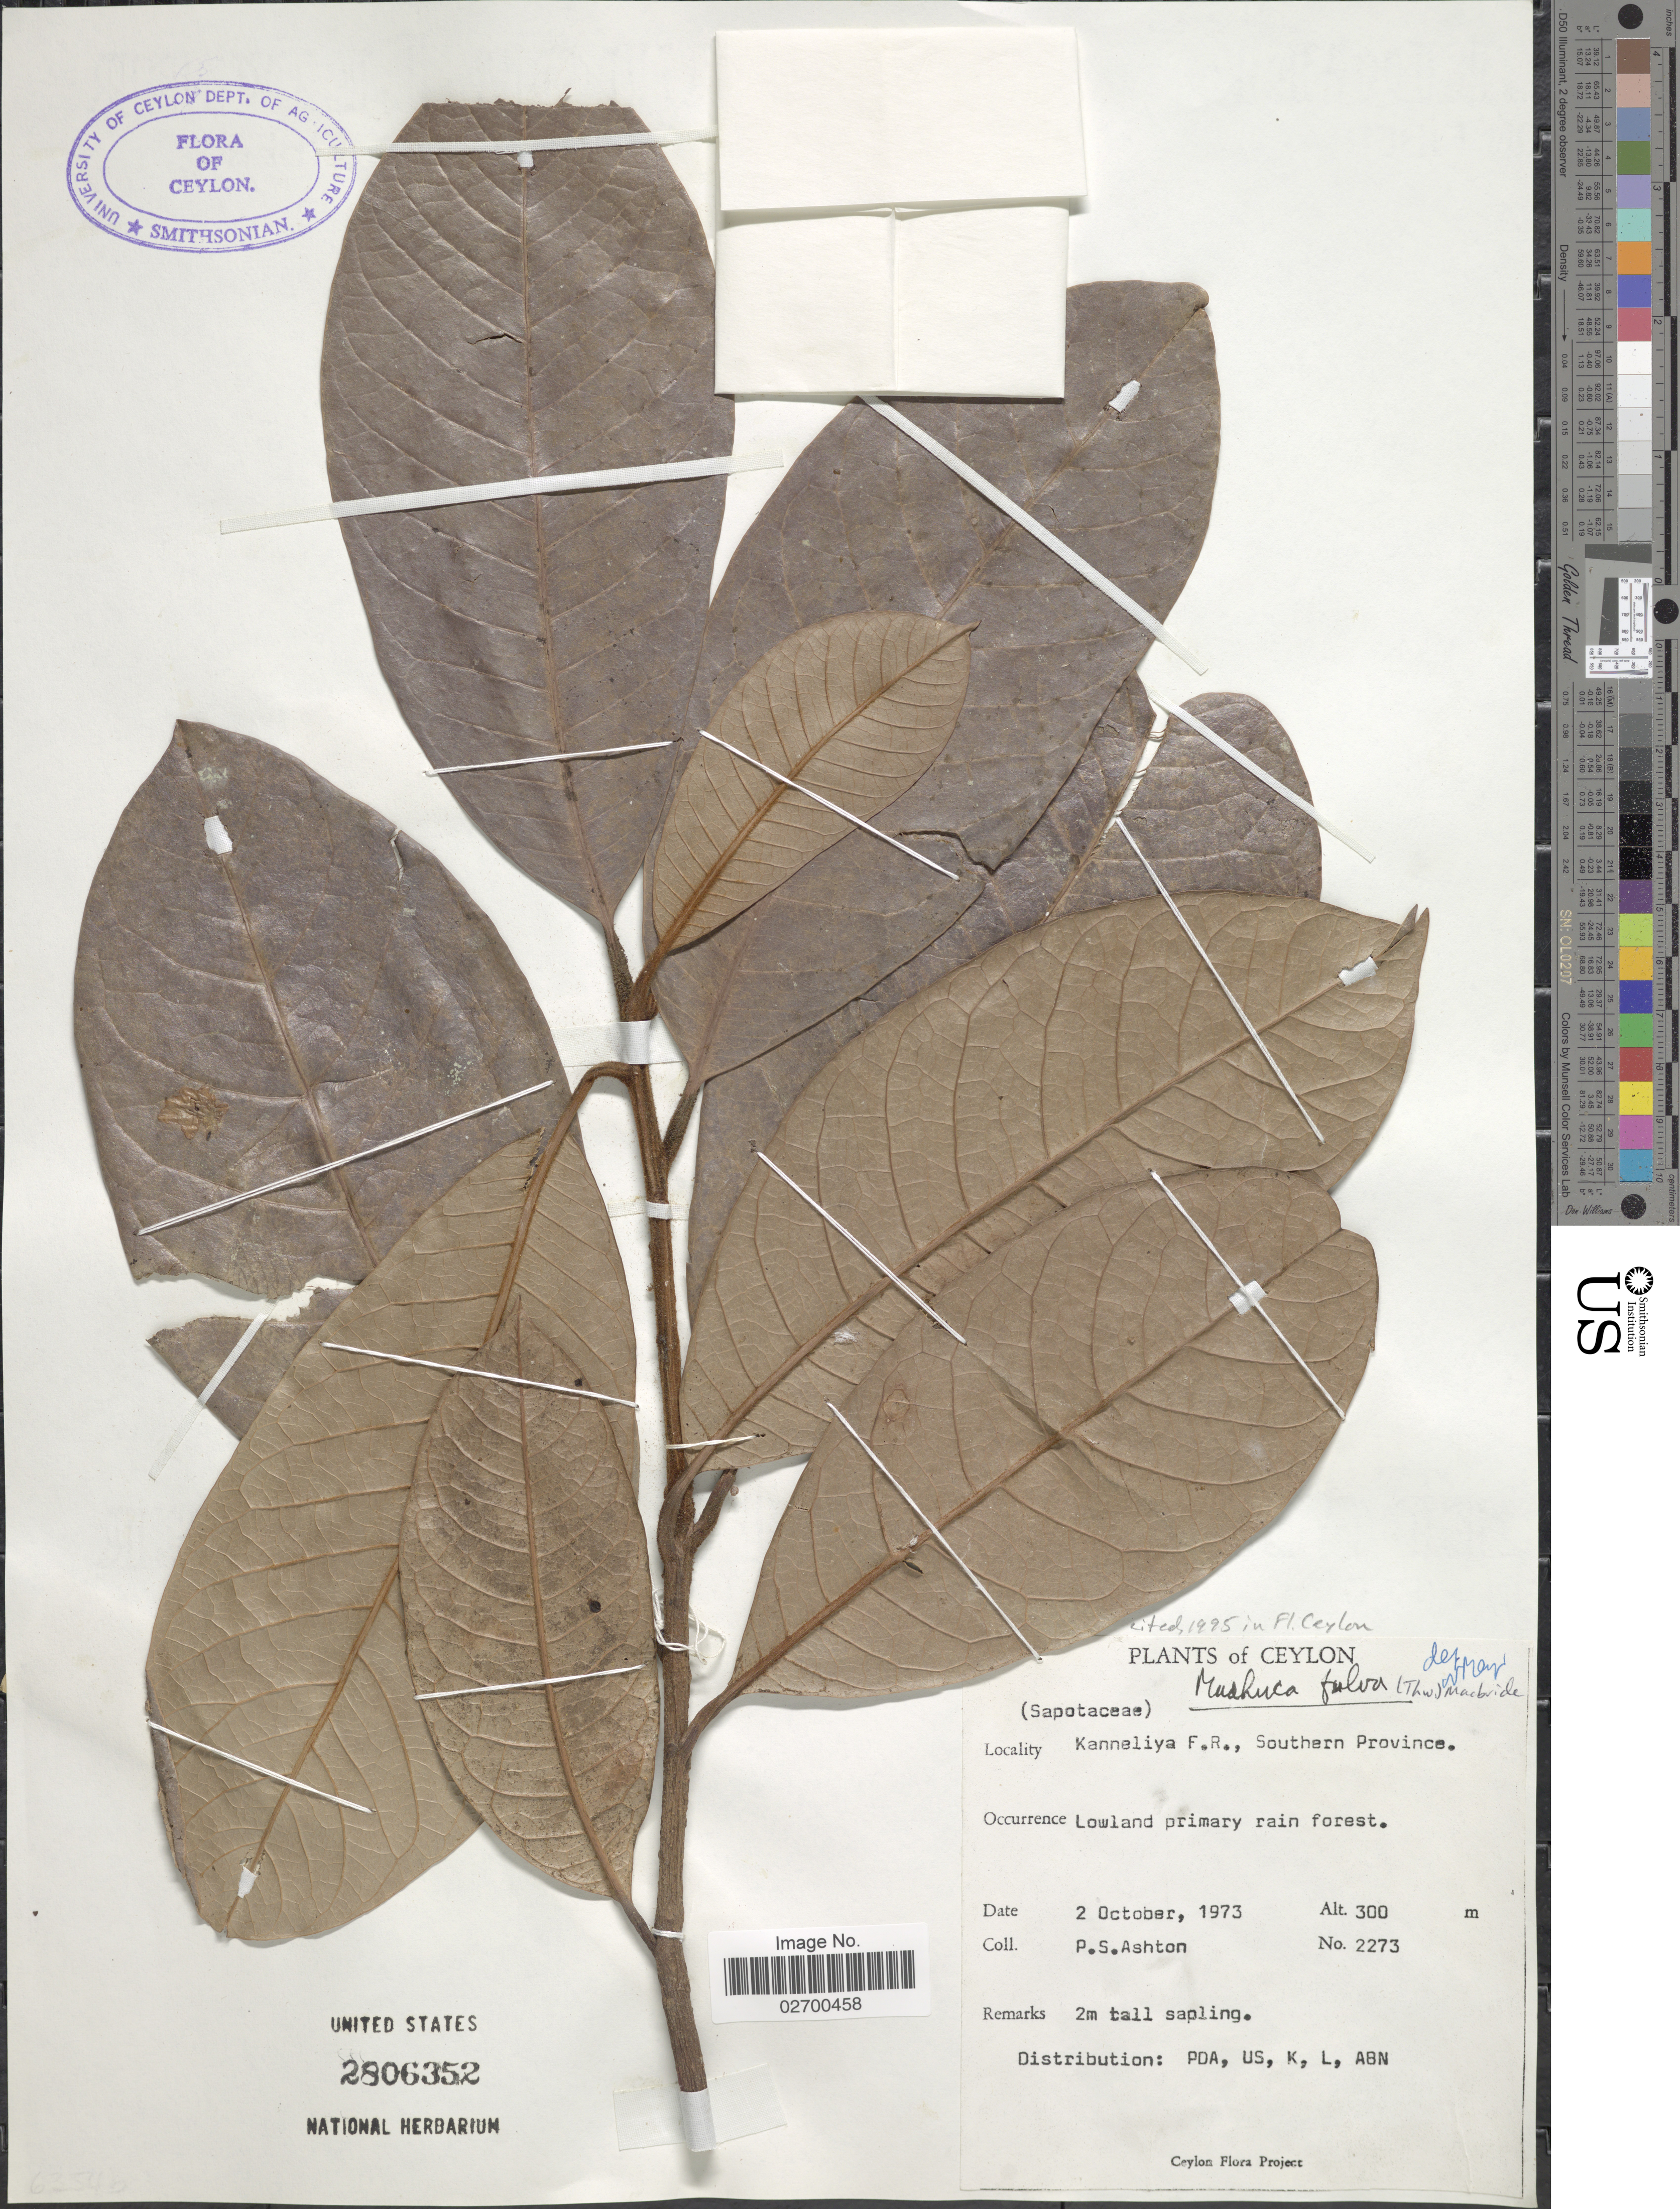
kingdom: Plantae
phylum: Tracheophyta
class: Magnoliopsida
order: Ericales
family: Sapotaceae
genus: Madhuca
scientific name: Madhuca fulva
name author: (Thwaites) J.F. Macbr.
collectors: P. S. Ashton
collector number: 2273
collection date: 1973-10-02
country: Sri Lanka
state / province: Southern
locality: Ceylon. Kanneliya F.R.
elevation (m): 300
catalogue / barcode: US 2806352